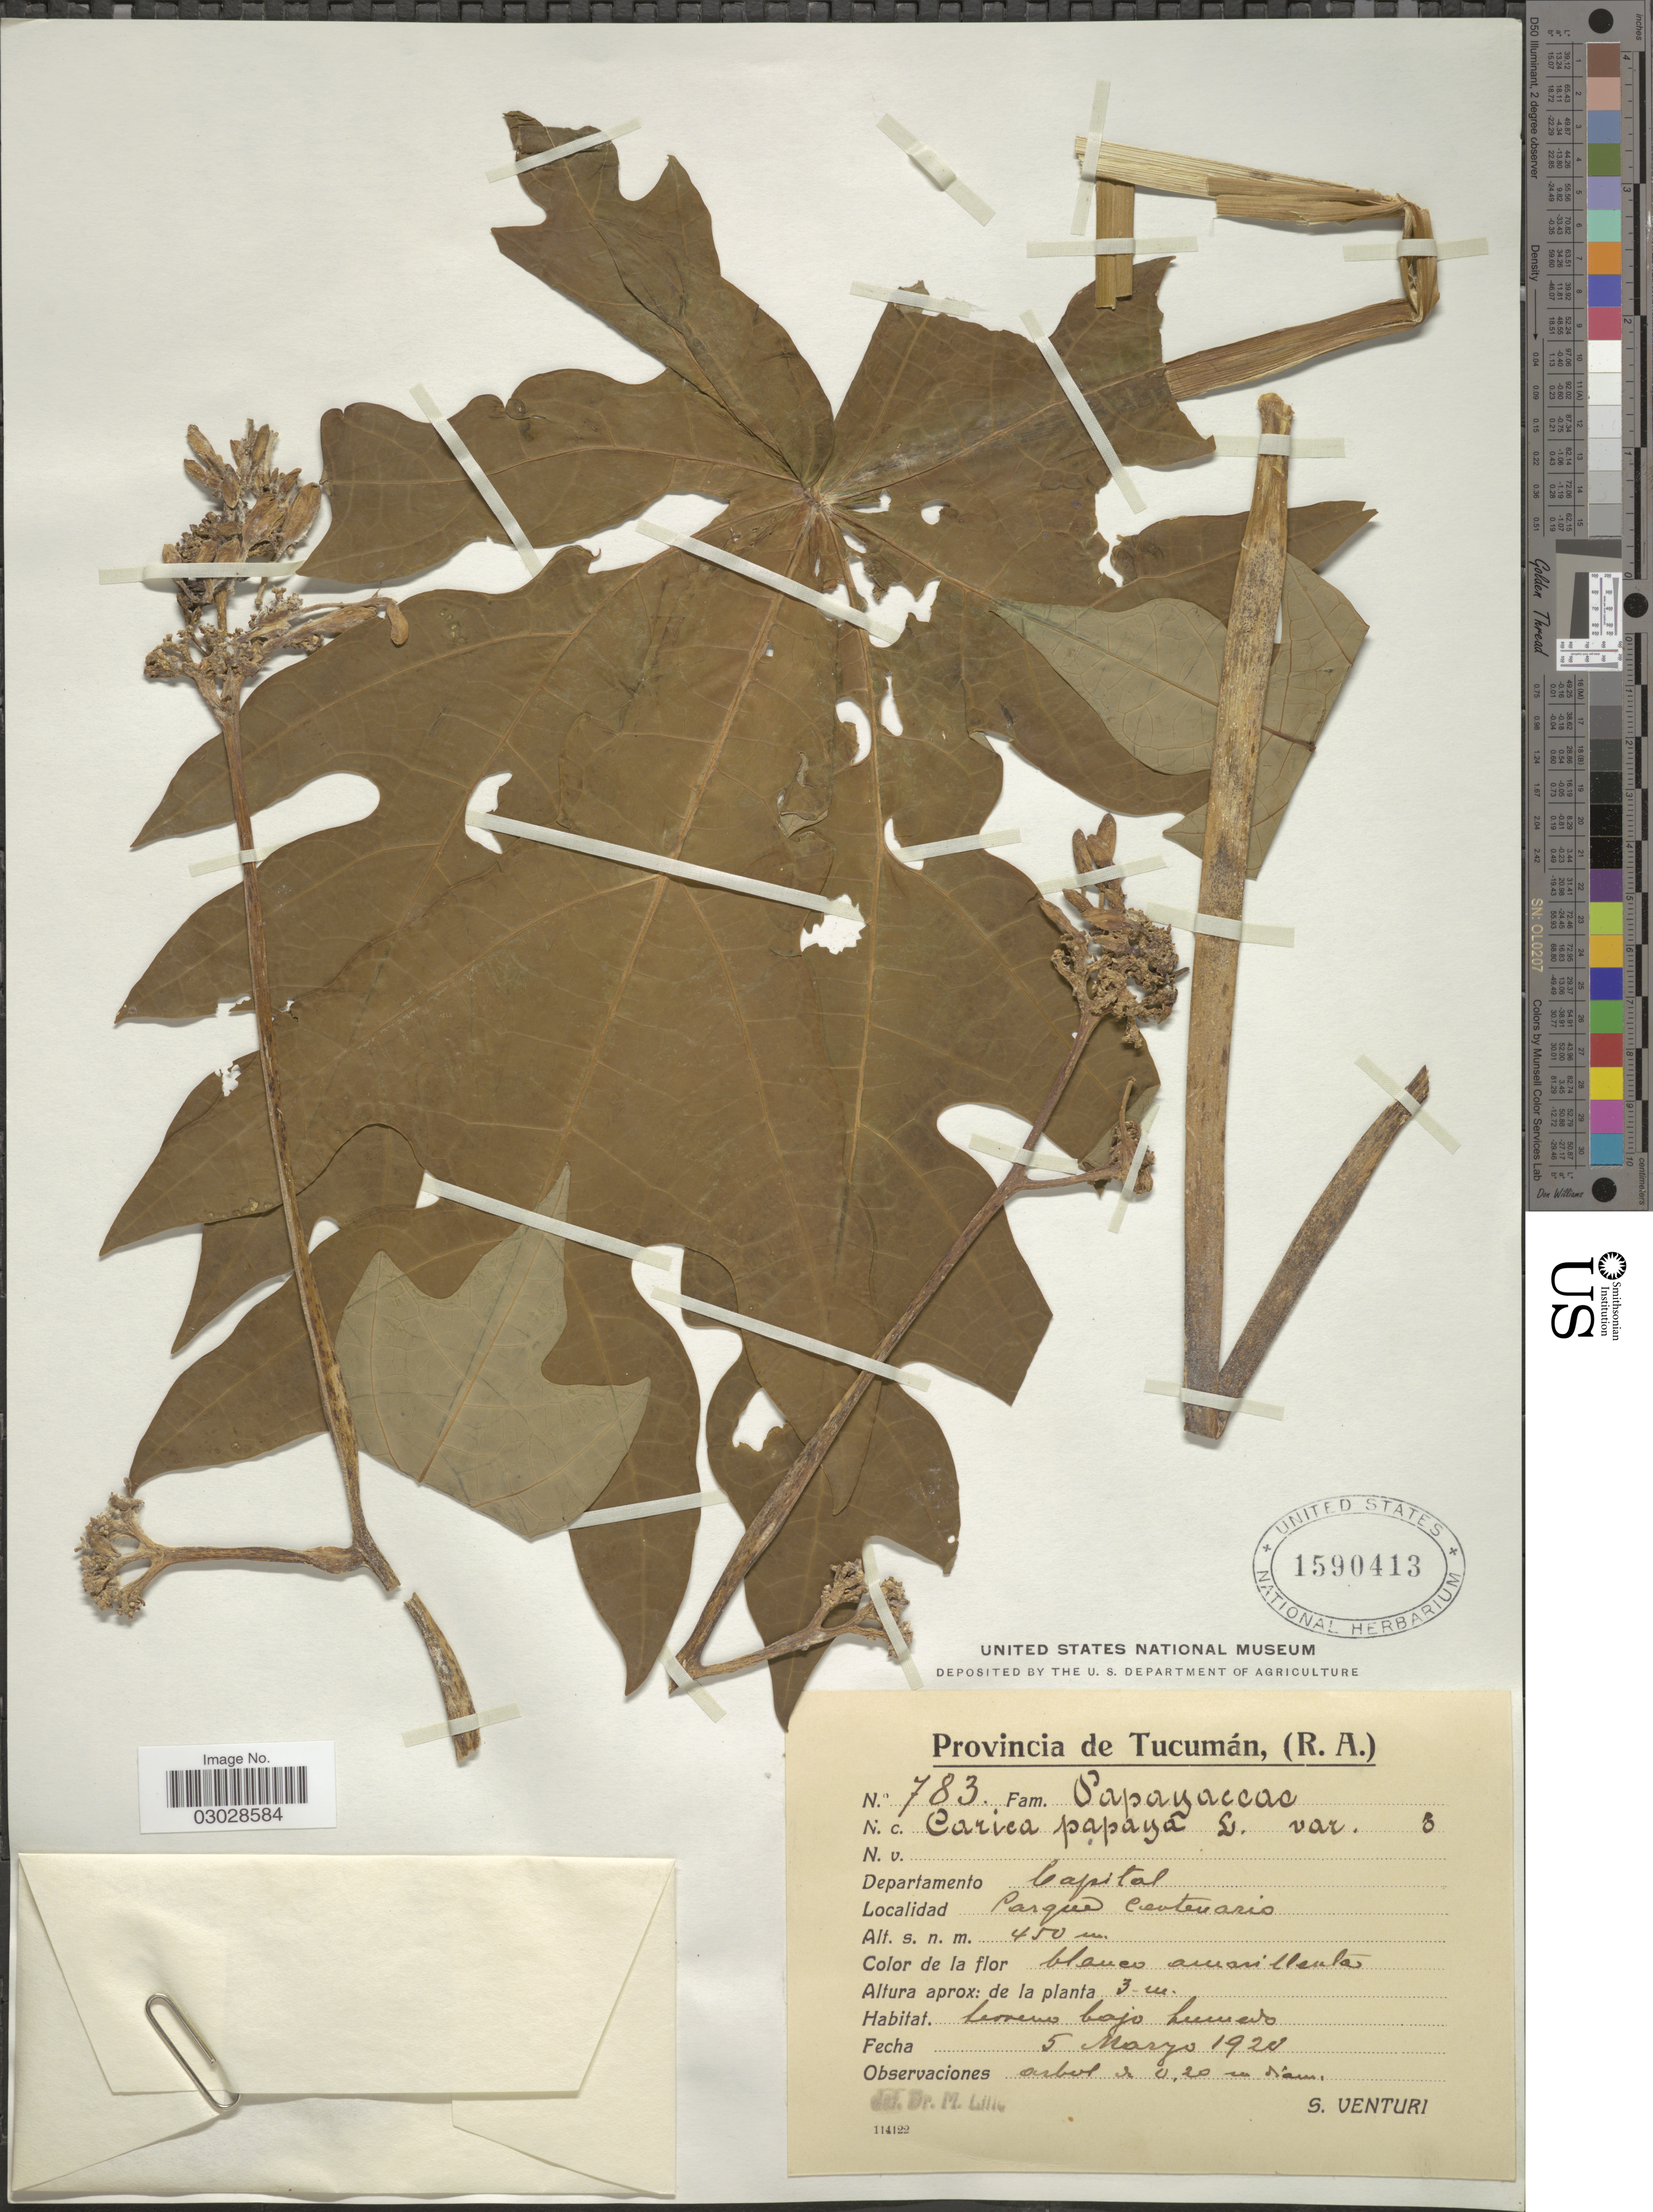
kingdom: Plantae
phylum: Tracheophyta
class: Magnoliopsida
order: Brassicales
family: Caricaceae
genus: Carica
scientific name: Carica papaya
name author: L.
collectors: S. Venturi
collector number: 783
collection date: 1920-03-05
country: Argentina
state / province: Tucuman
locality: Departamento Capital, Parque Centenario.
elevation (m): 450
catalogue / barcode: US 1590413